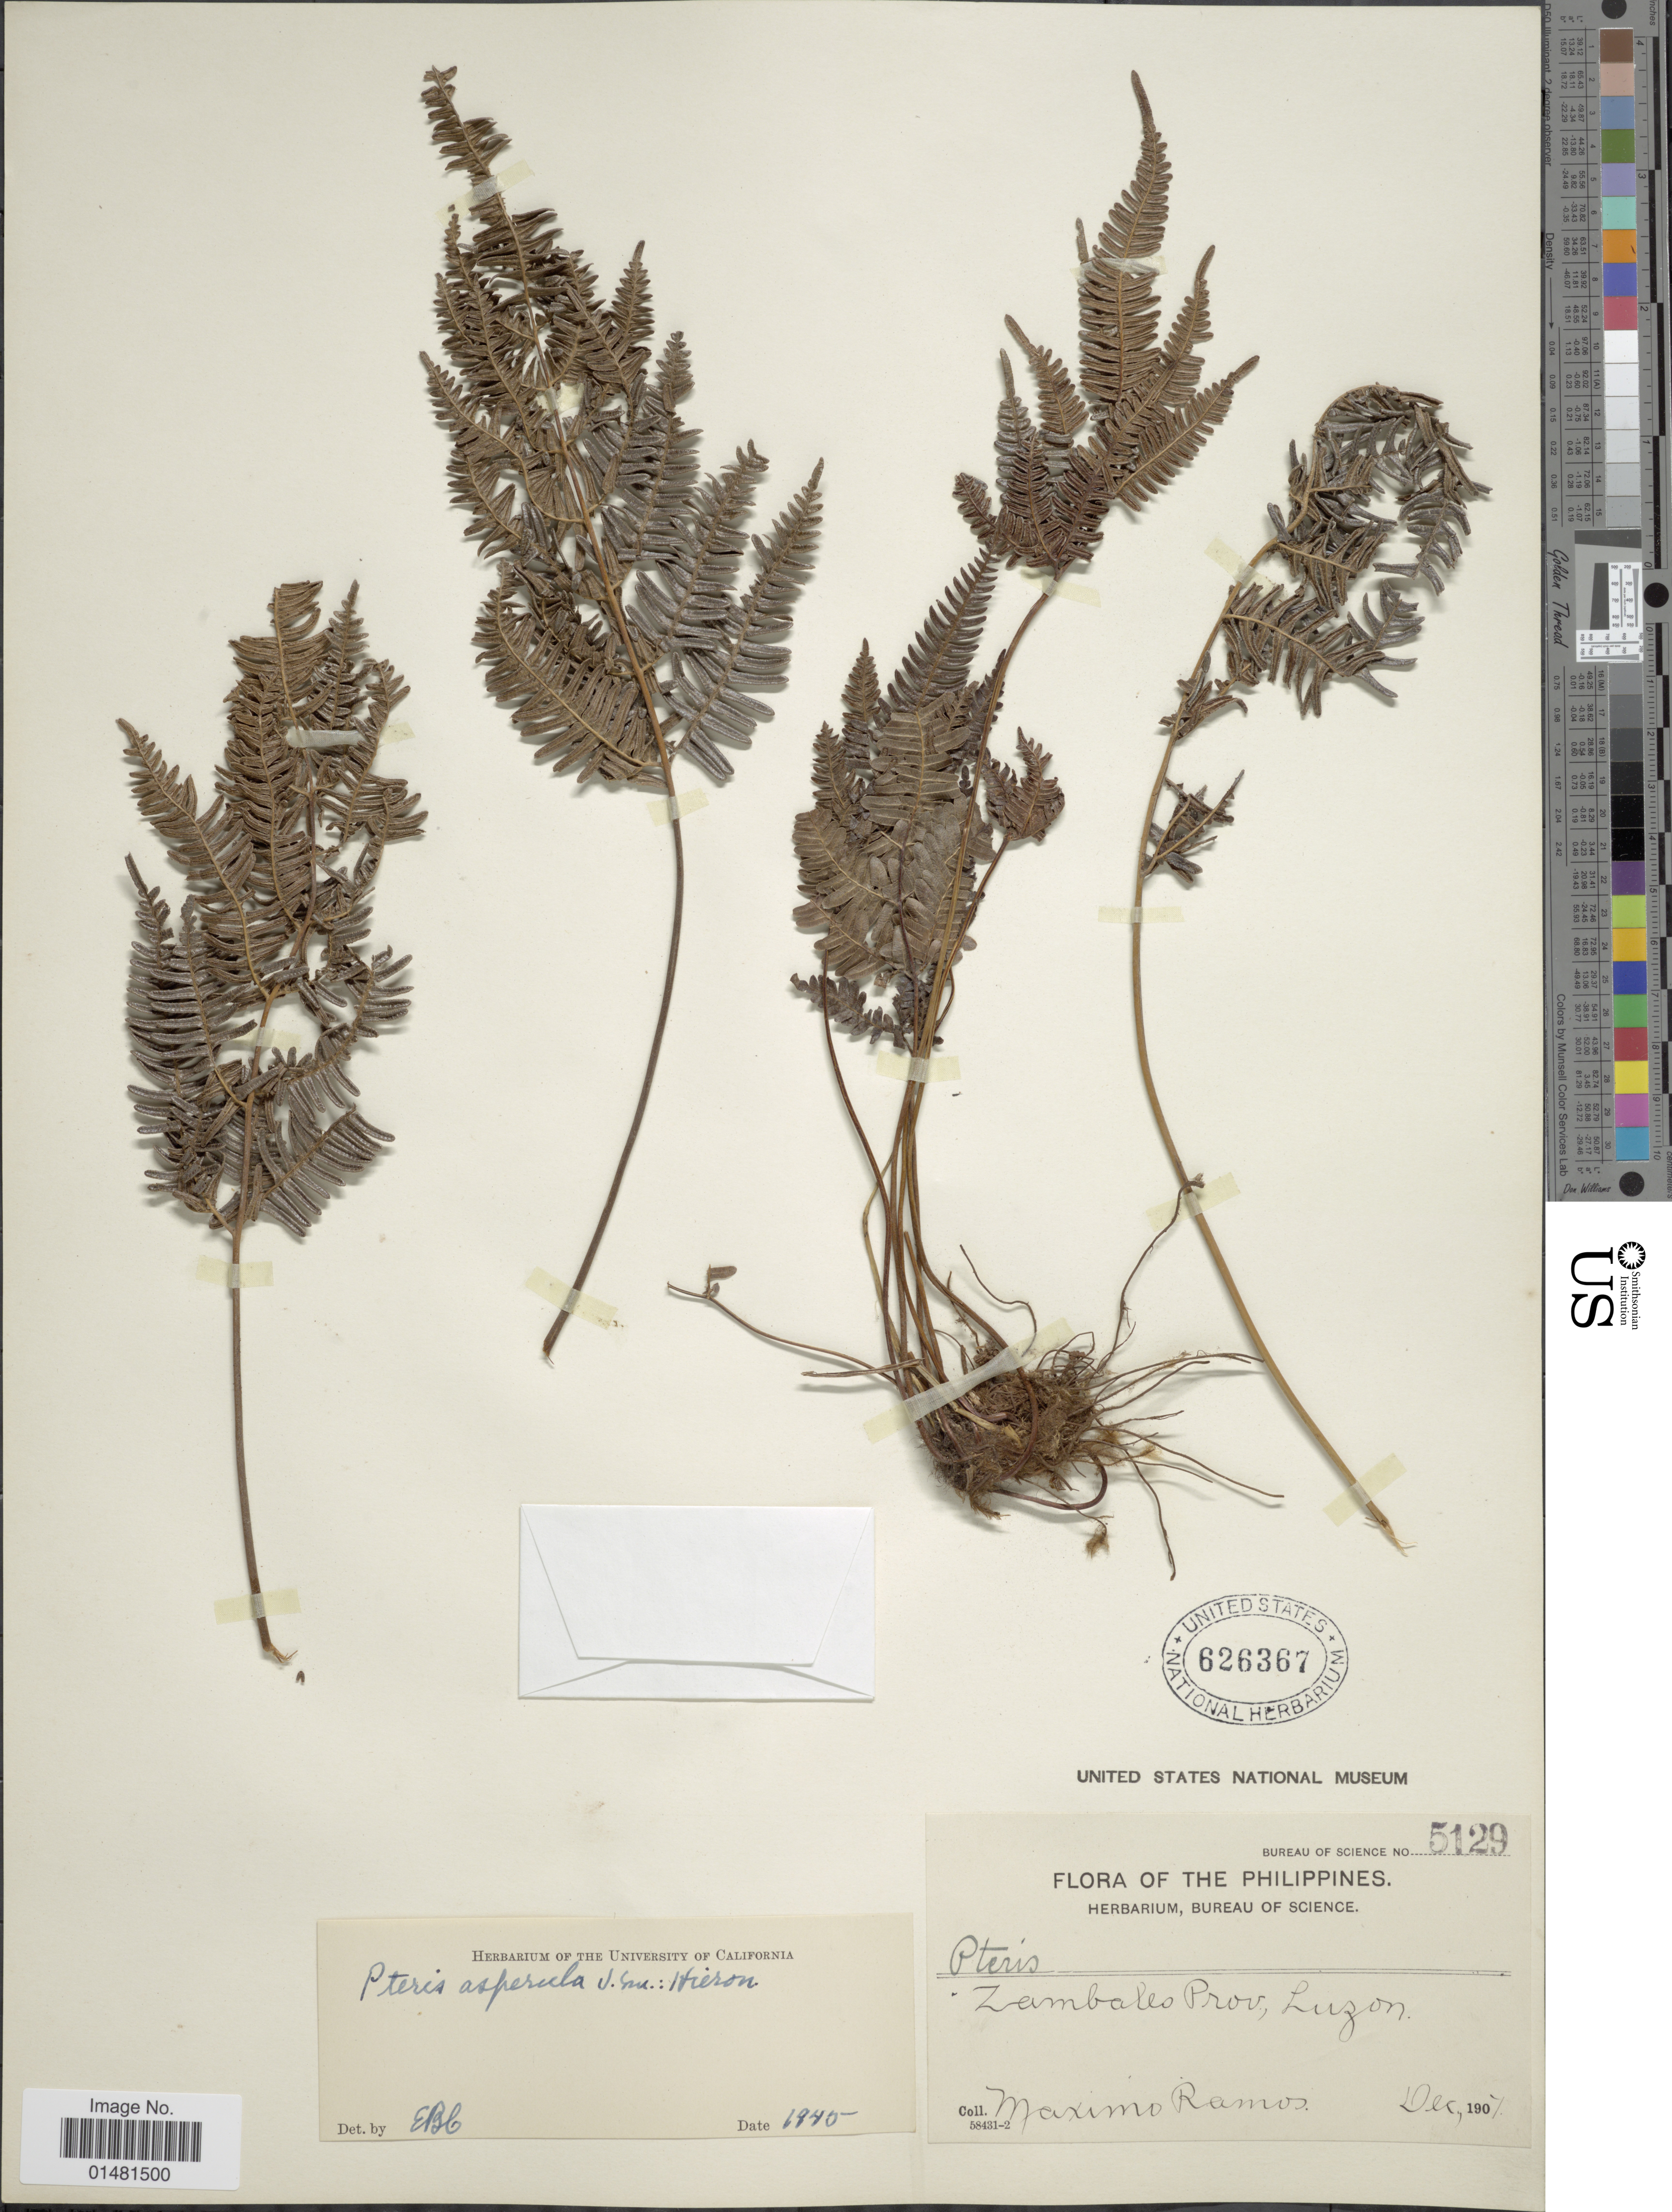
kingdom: Plantae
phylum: Tracheophyta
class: Polypodiopsida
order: Polypodiales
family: Pteridaceae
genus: Pteris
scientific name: Pteris asperula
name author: J. Sm.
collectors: M. Ramos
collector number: Bureau of Science 5129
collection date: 1907-12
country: Philippines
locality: Zambales Prov., Luzon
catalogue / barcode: US 626367